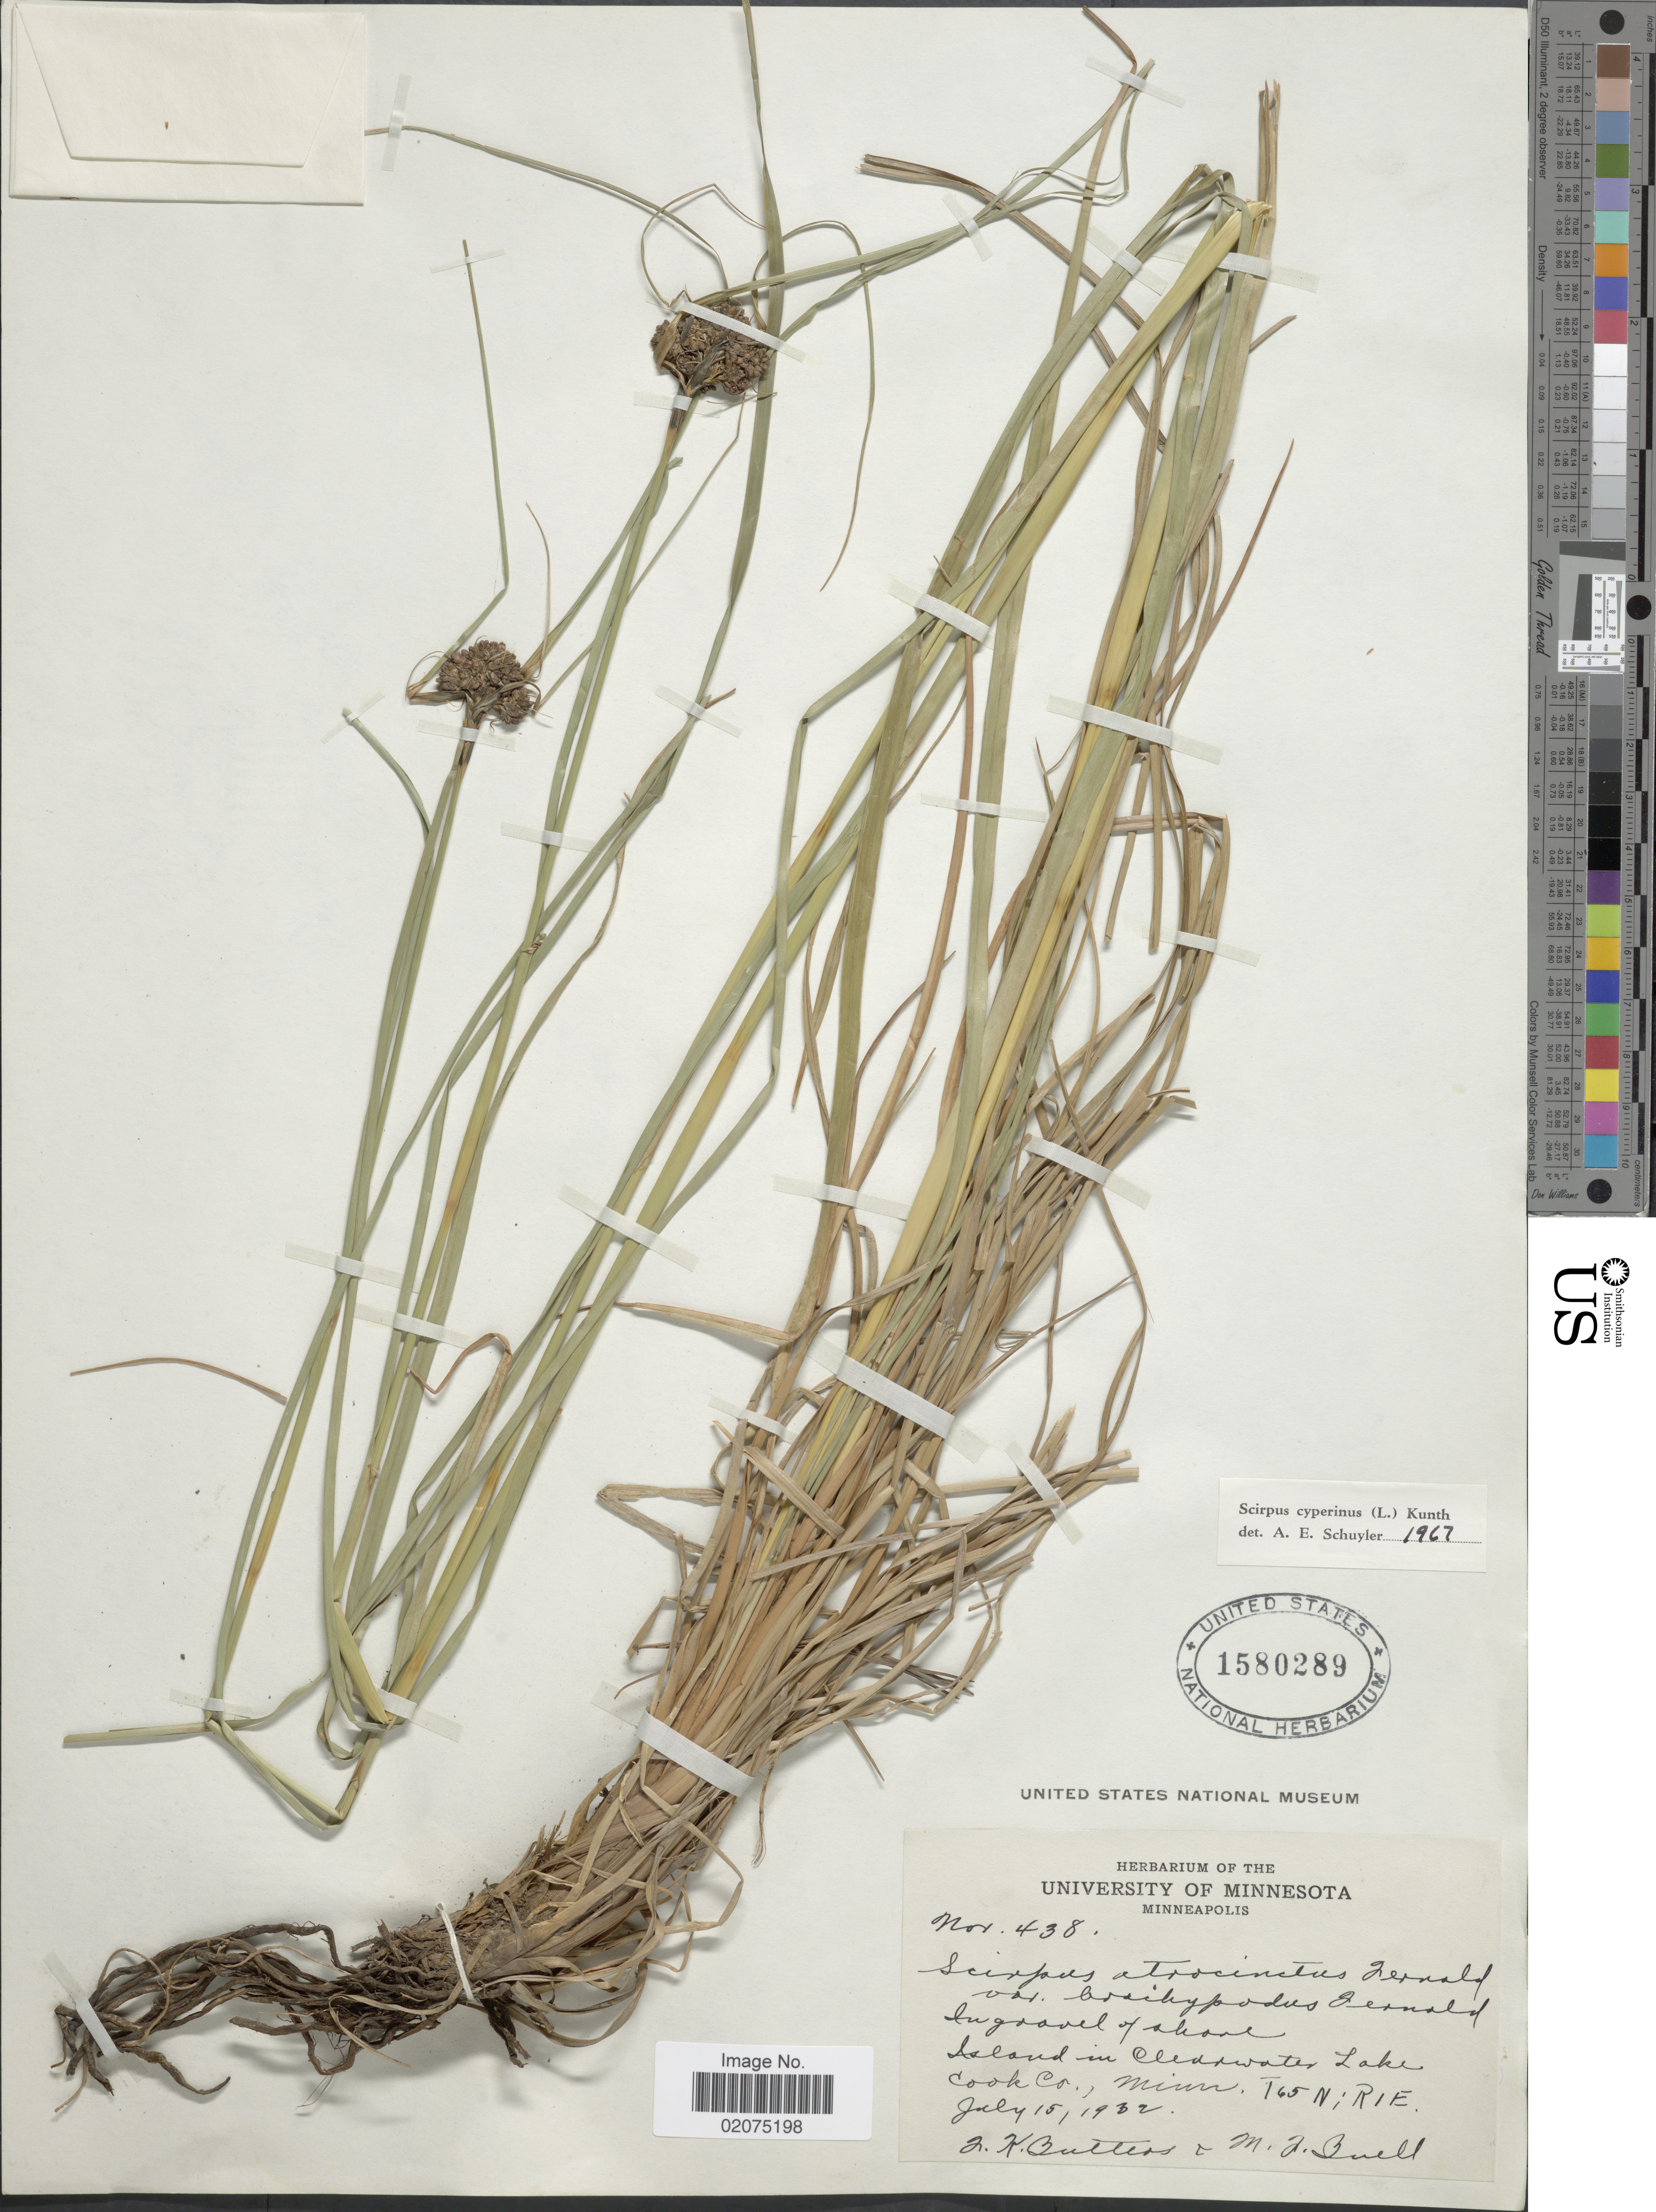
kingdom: Plantae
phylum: Tracheophyta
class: Liliopsida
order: Poales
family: Cyperaceae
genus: Scirpus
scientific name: Scirpus cyperinus (L.) Kunth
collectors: J. Butters & M. Buell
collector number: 438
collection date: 1932-07-15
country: United States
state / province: Minnesota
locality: Island in Clearwater Lake, Cook Co, Minn., T65N, R1E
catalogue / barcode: US 1580289